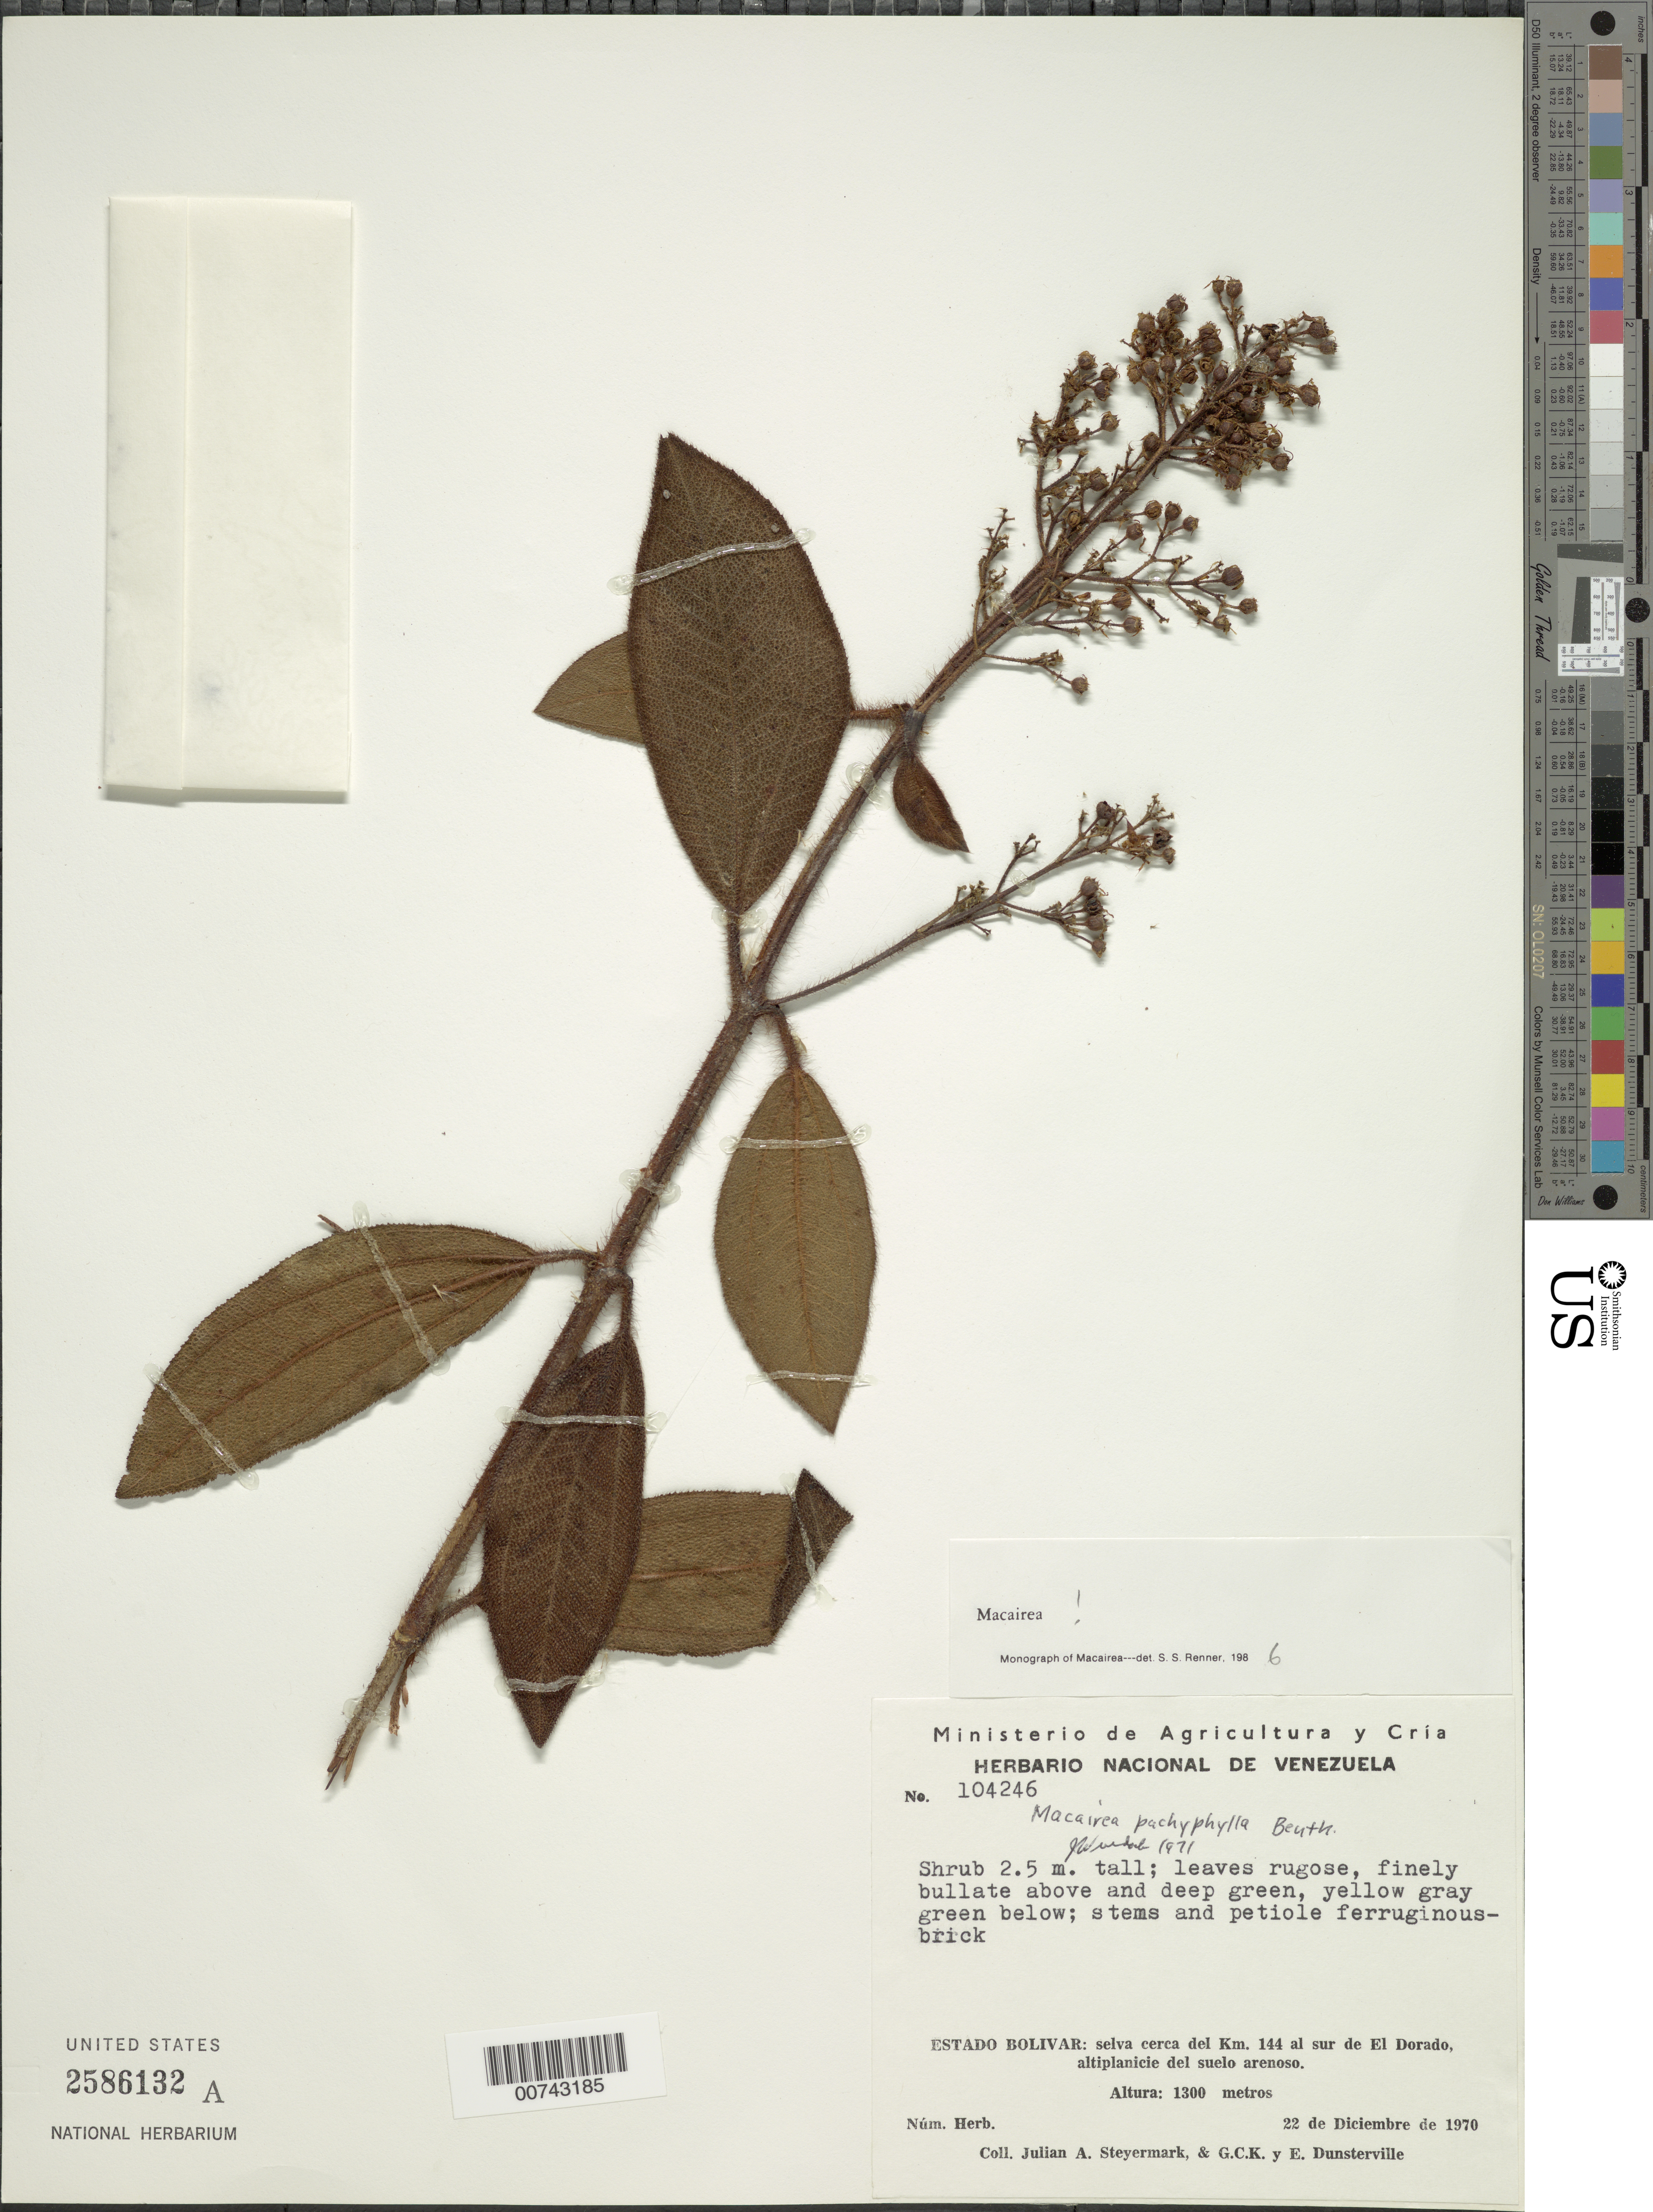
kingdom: Plantae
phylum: Tracheophyta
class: Magnoliopsida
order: Myrtales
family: Melastomataceae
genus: Macairea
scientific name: Macairea pachyphylla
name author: Benth.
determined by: Wurdack, John J., (US), US (UNITED STATES)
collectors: J. Steyermark, G. C. K. Dunsterville & E. Dunsterville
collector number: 104246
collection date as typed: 22-Dec-70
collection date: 1970-12-22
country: Venezuela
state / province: Bolívar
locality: El Dorado, 145 km S of; km 144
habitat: Altiplanicie del arenoso, selva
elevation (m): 1300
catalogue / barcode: US 2586132